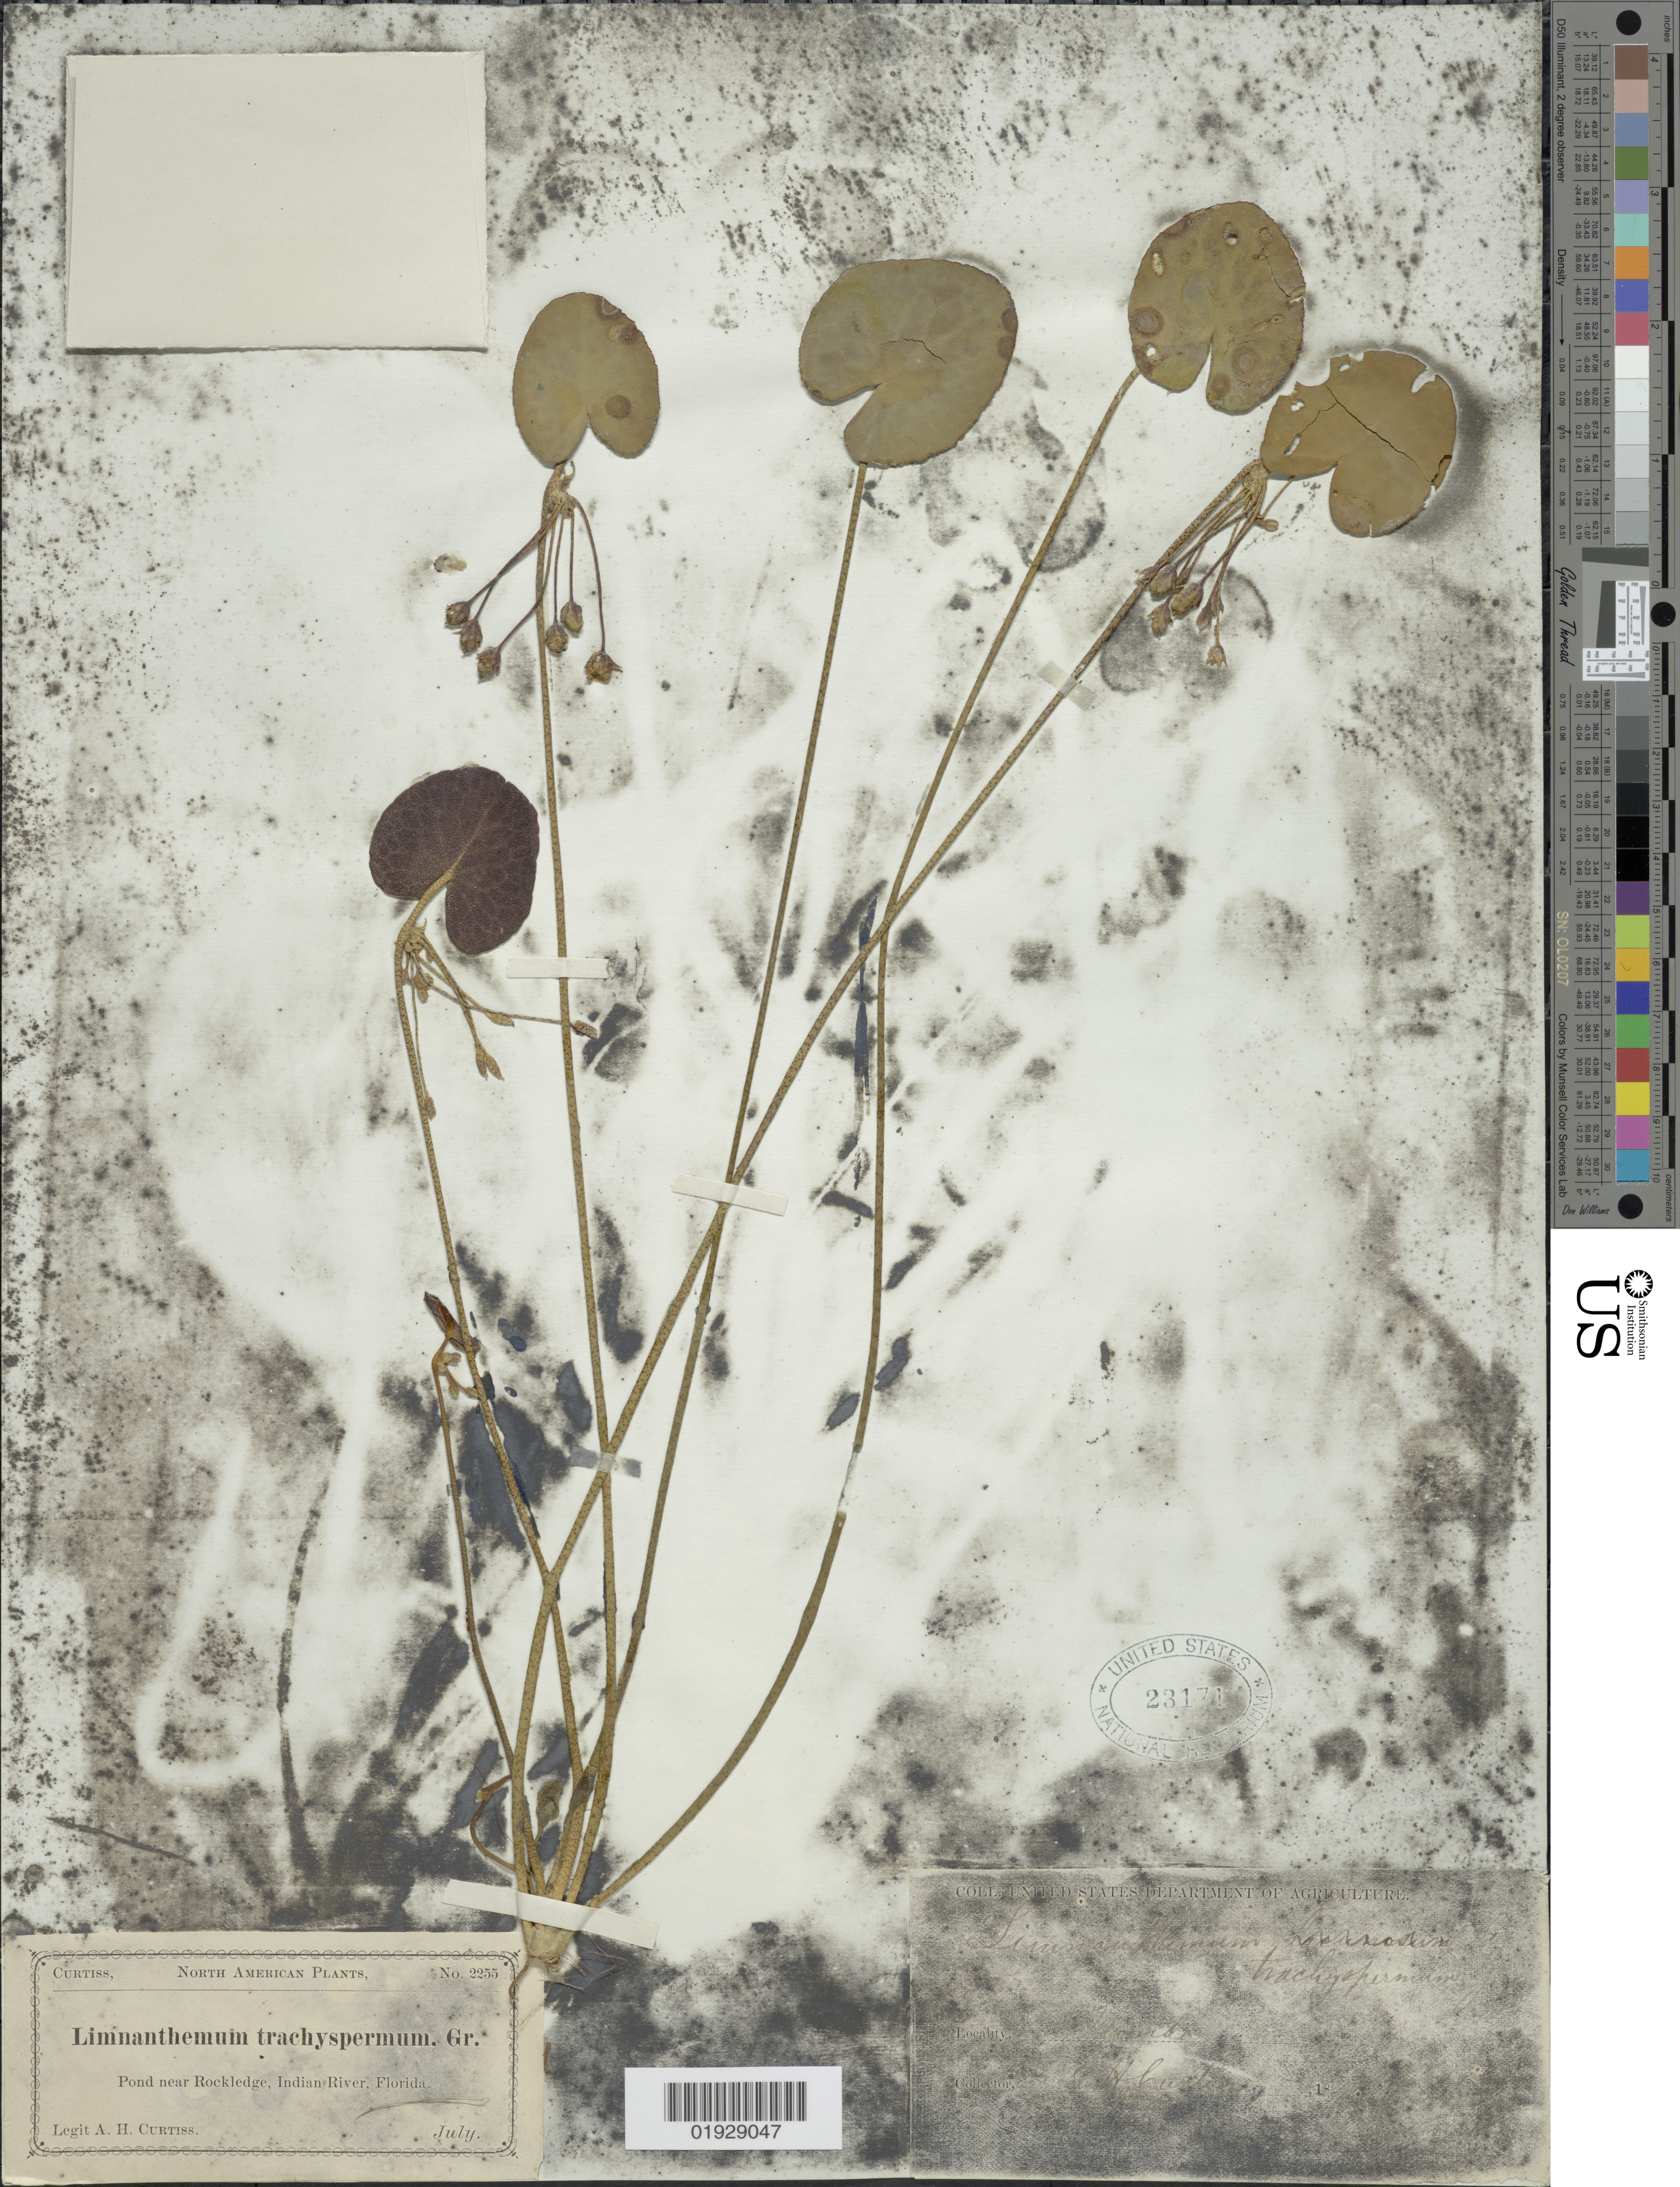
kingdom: Plantae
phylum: Tracheophyta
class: Magnoliopsida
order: Asterales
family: Menyanthaceae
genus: Nymphoides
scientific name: Nymphoides aquatica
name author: (J.F. Gmel.) Kuntze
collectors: A. H. Curtiss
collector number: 2255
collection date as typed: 18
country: United States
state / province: Florida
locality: Pond near Rockledge, Indian River.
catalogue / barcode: US 23171